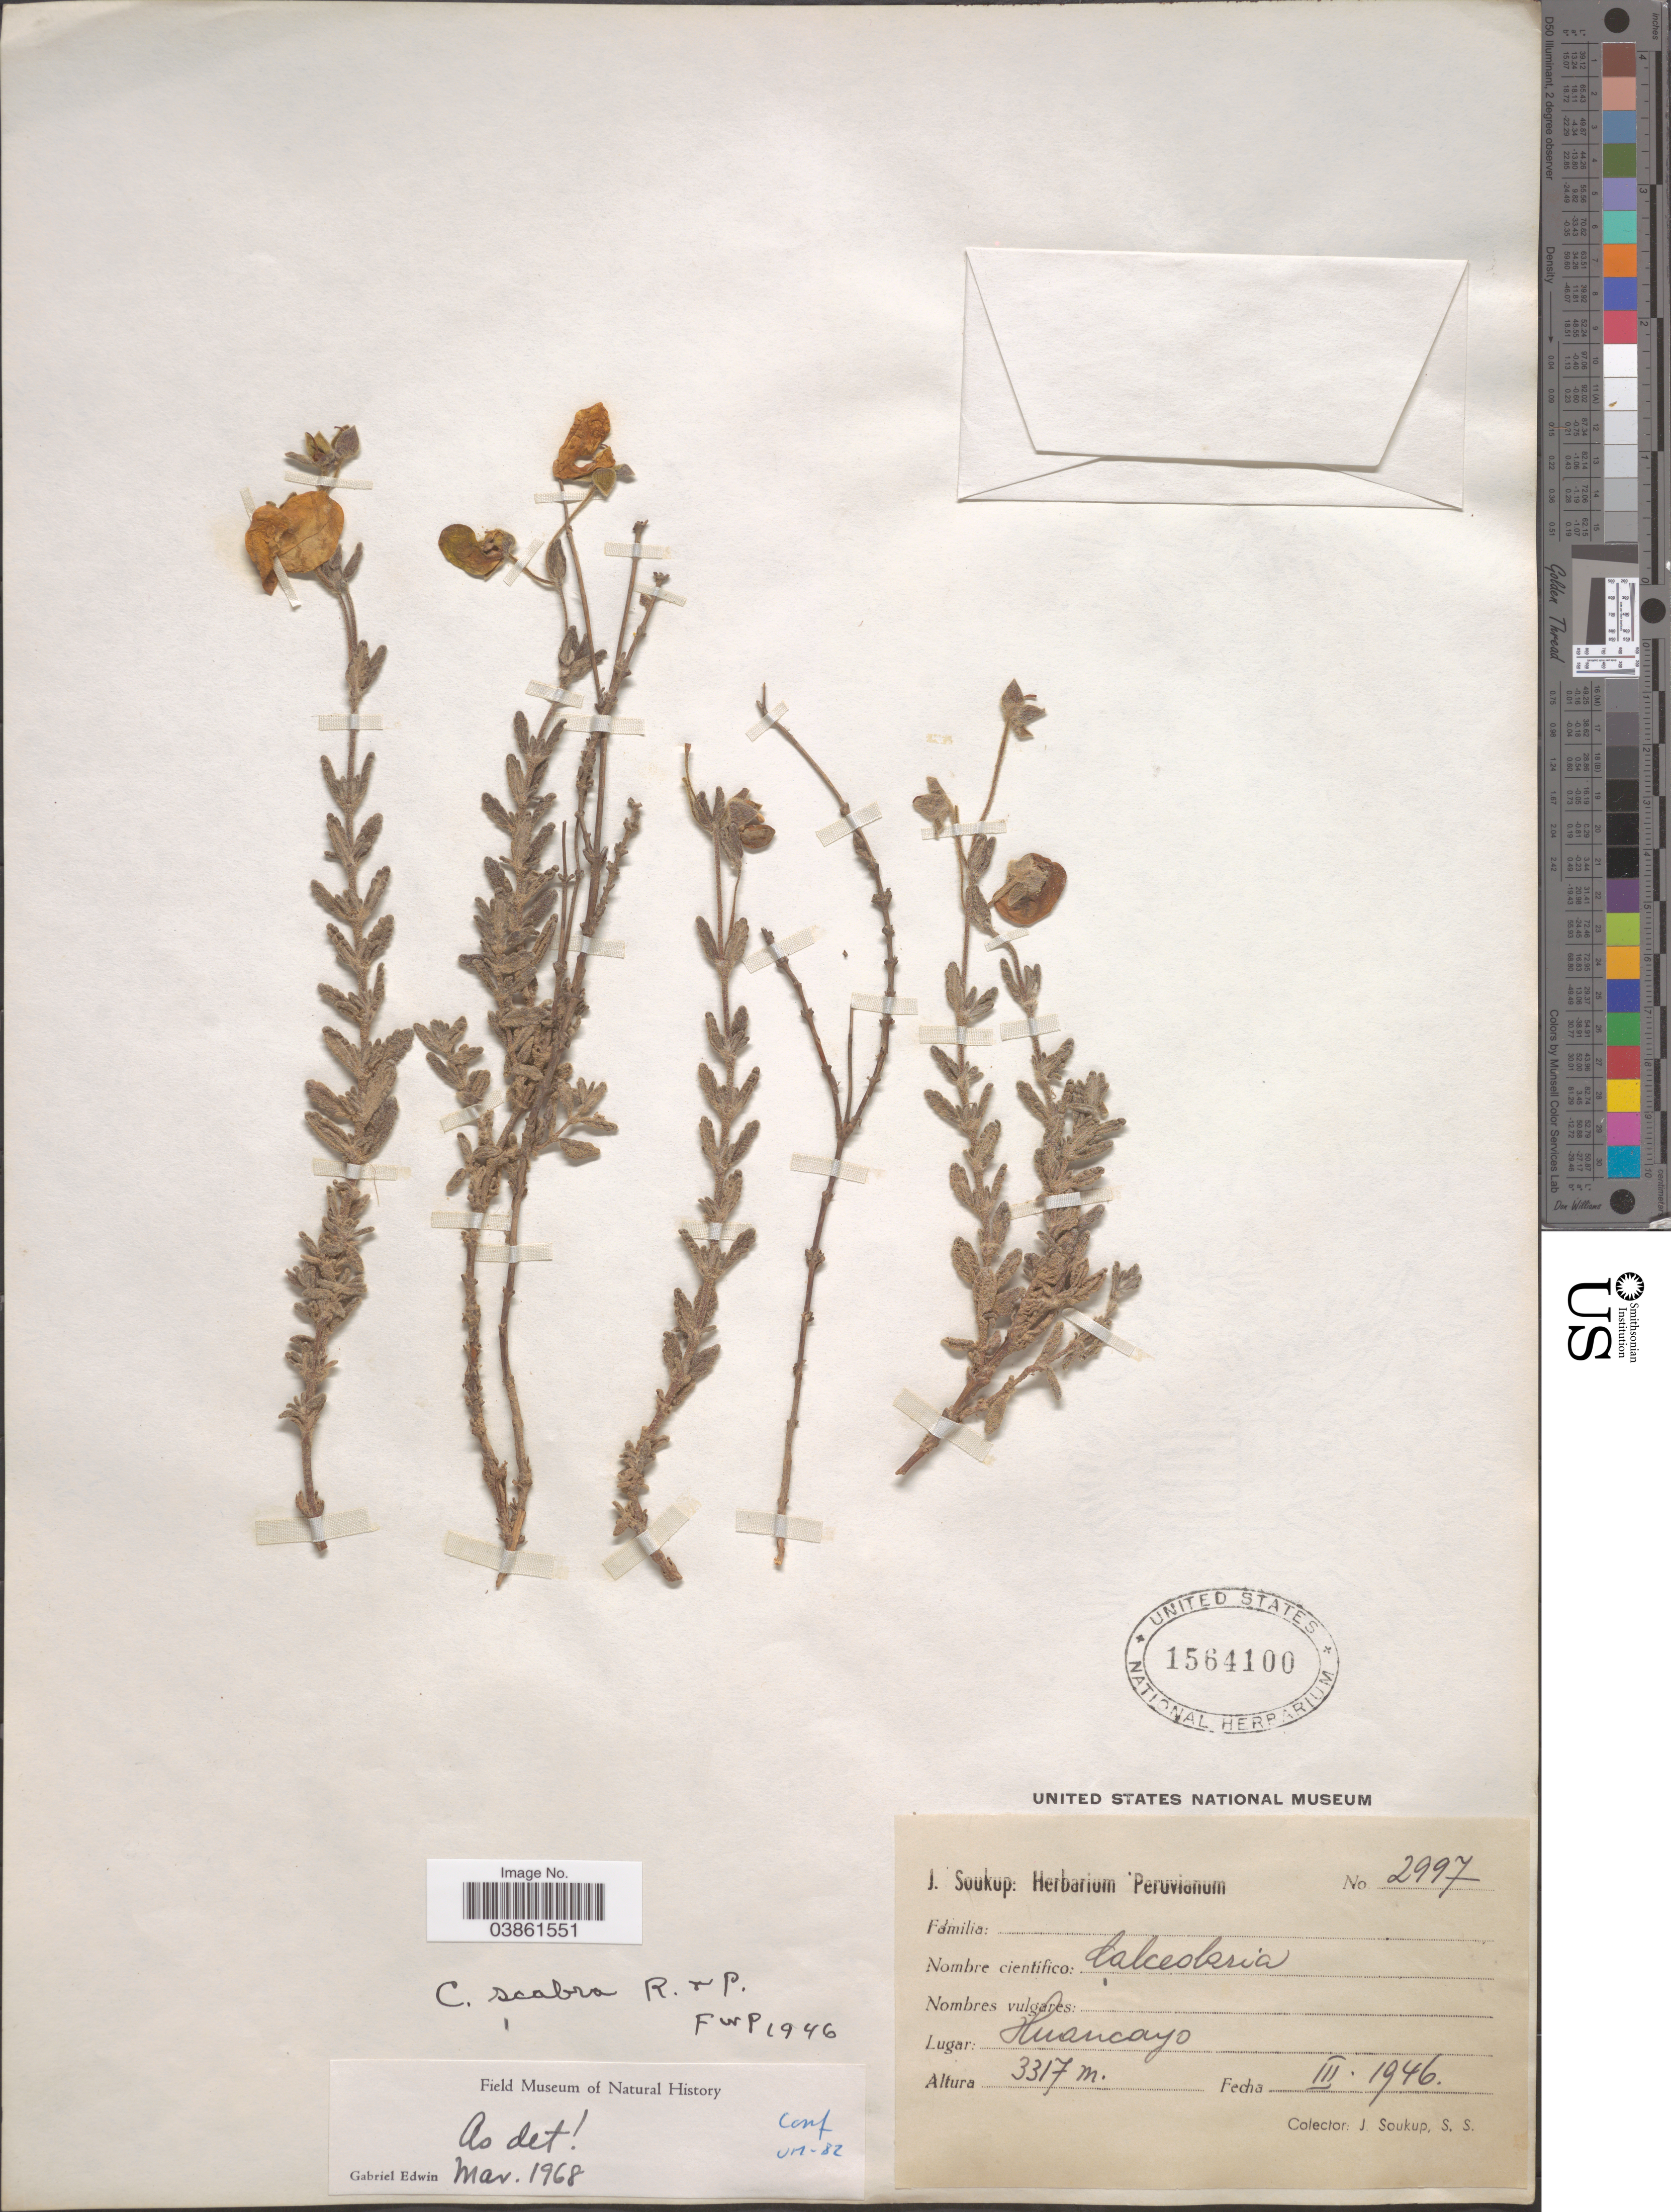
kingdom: Plantae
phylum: Tracheophyta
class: Magnoliopsida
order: Lamiales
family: Calceolariaceae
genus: Calceolaria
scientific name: Calceolaria scabra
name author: Ruiz & Pav.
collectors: J. Soukup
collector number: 2997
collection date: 1946-03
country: Peru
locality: Huancayo.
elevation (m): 3317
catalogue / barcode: US 1564100